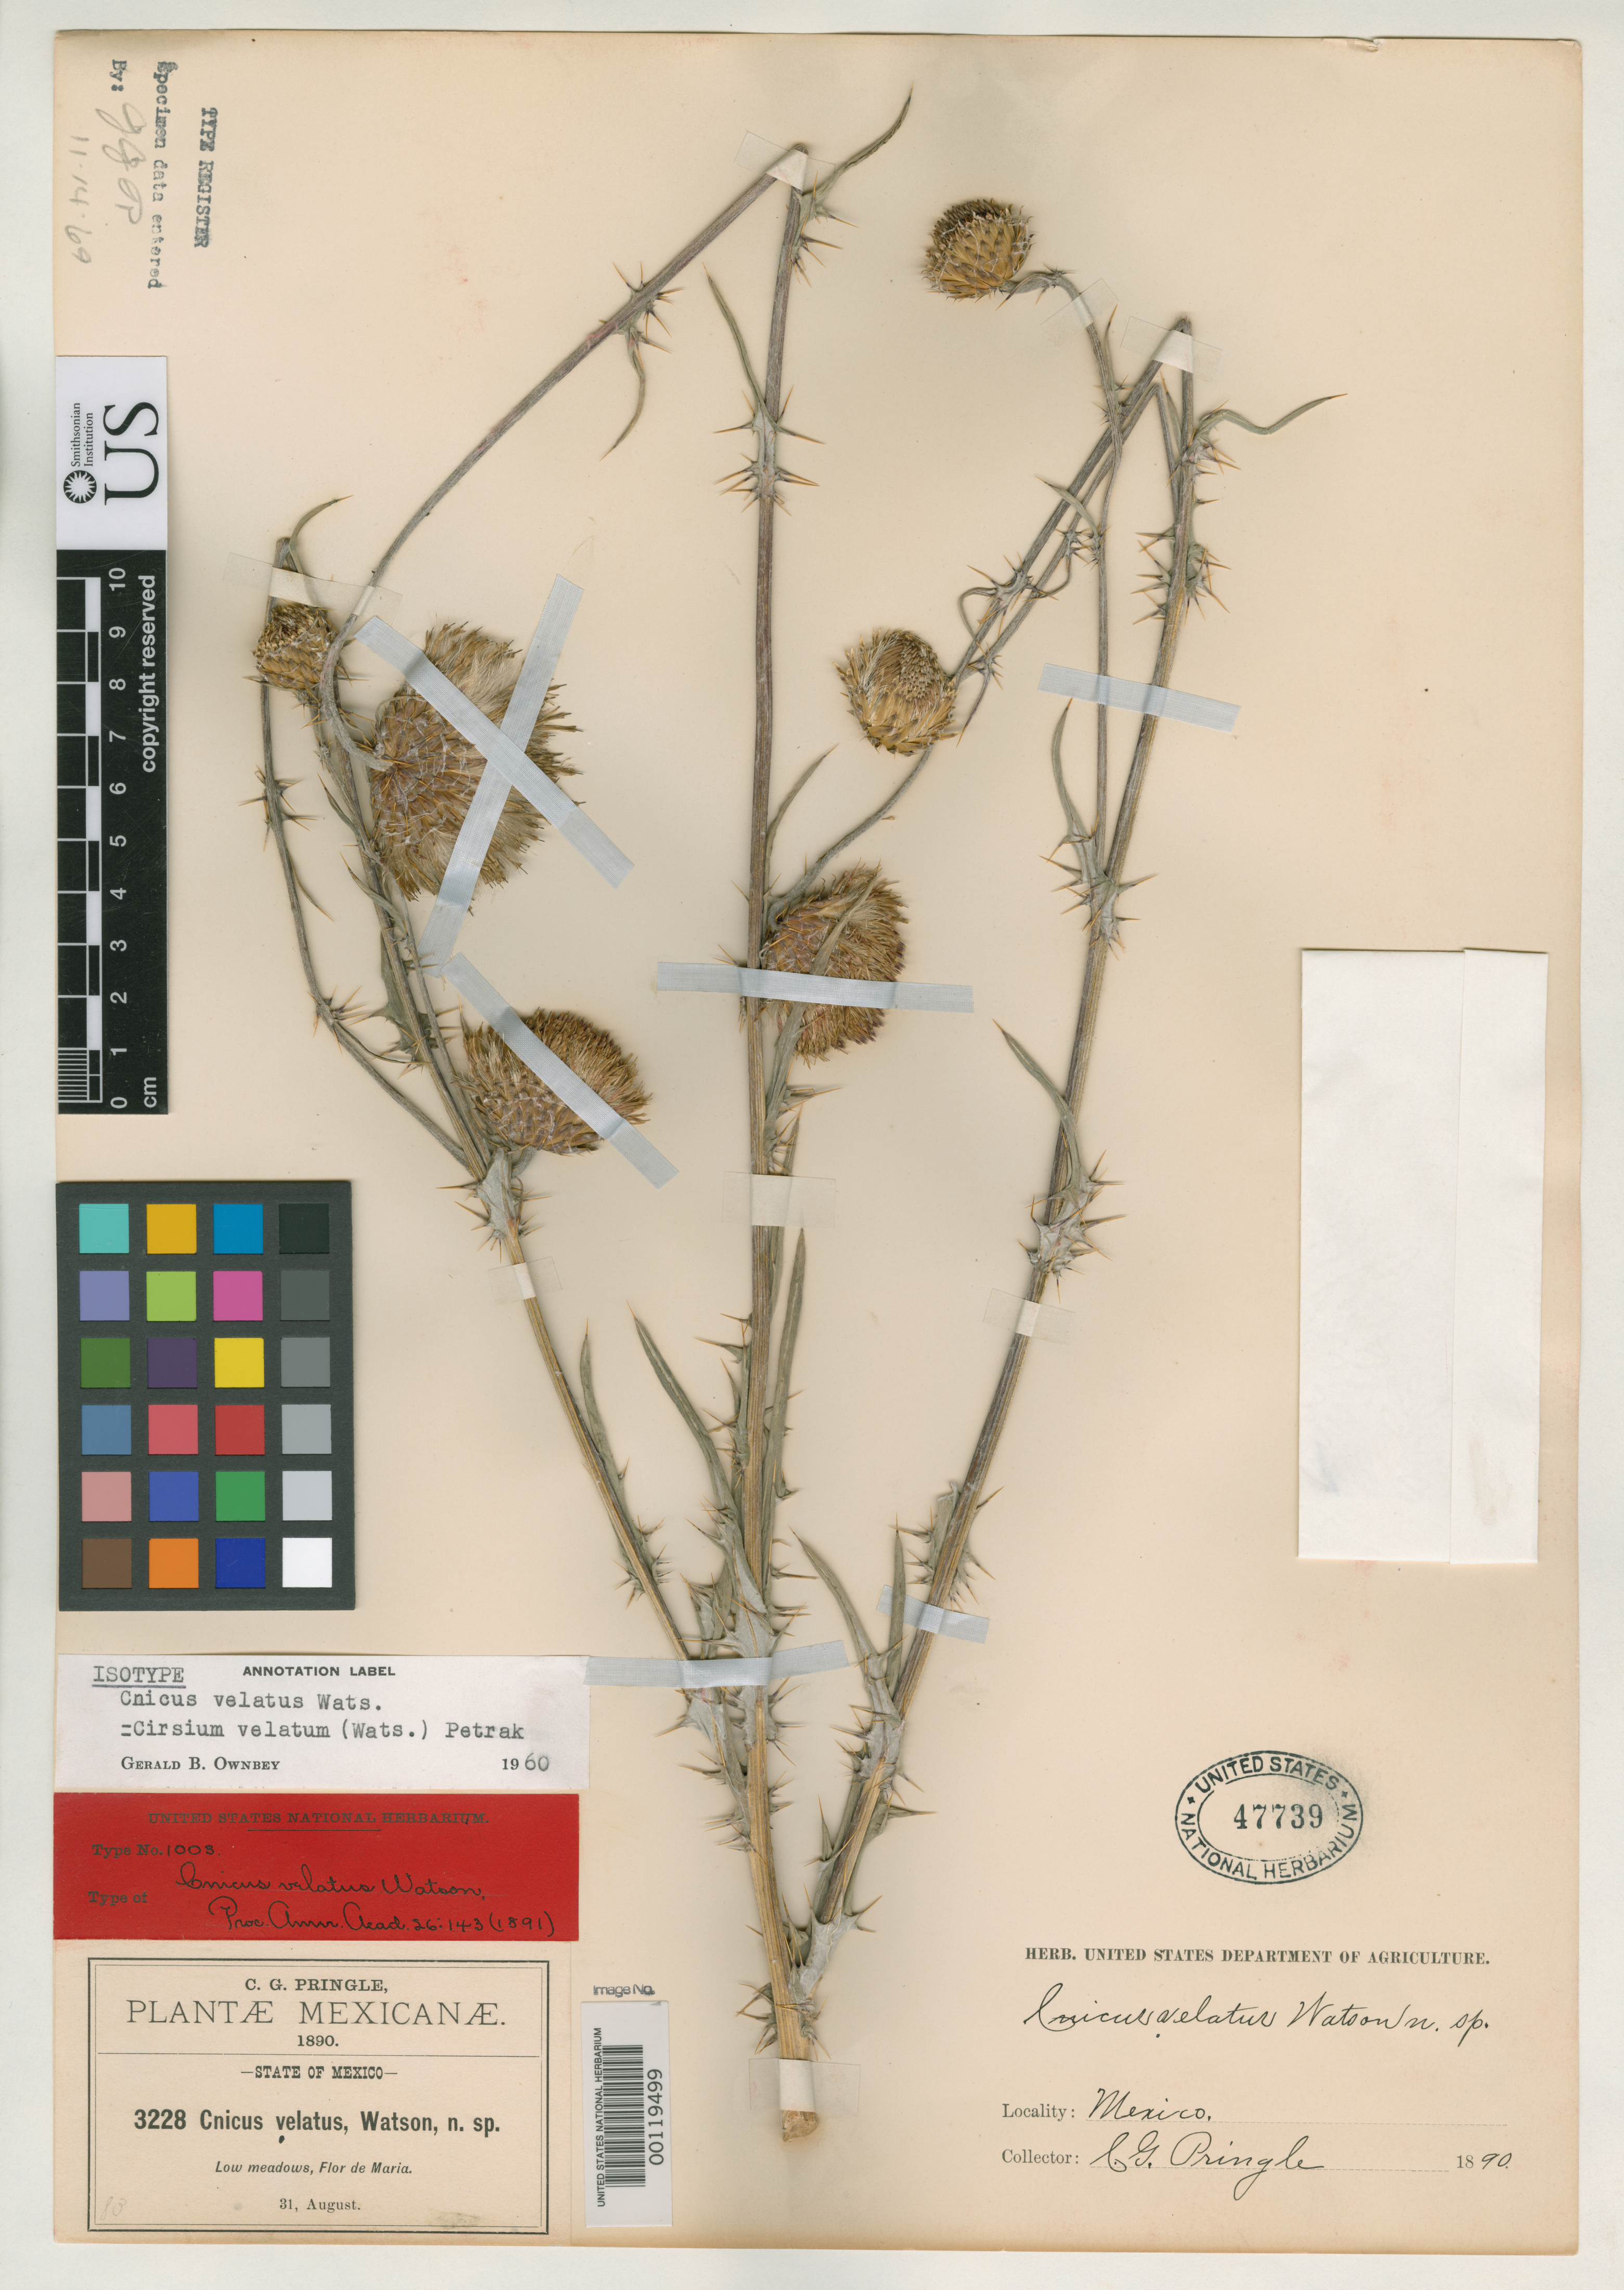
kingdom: Plantae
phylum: Tracheophyta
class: Magnoliopsida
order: Asterales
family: Asteraceae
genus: Cnicus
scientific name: Cnicus velatus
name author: S. Watson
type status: Isotype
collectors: C. G. Pringle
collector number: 3228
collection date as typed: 31 Aug 1890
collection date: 1890-08-31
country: Mexico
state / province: México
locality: Flor de Maria.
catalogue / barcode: US 47739